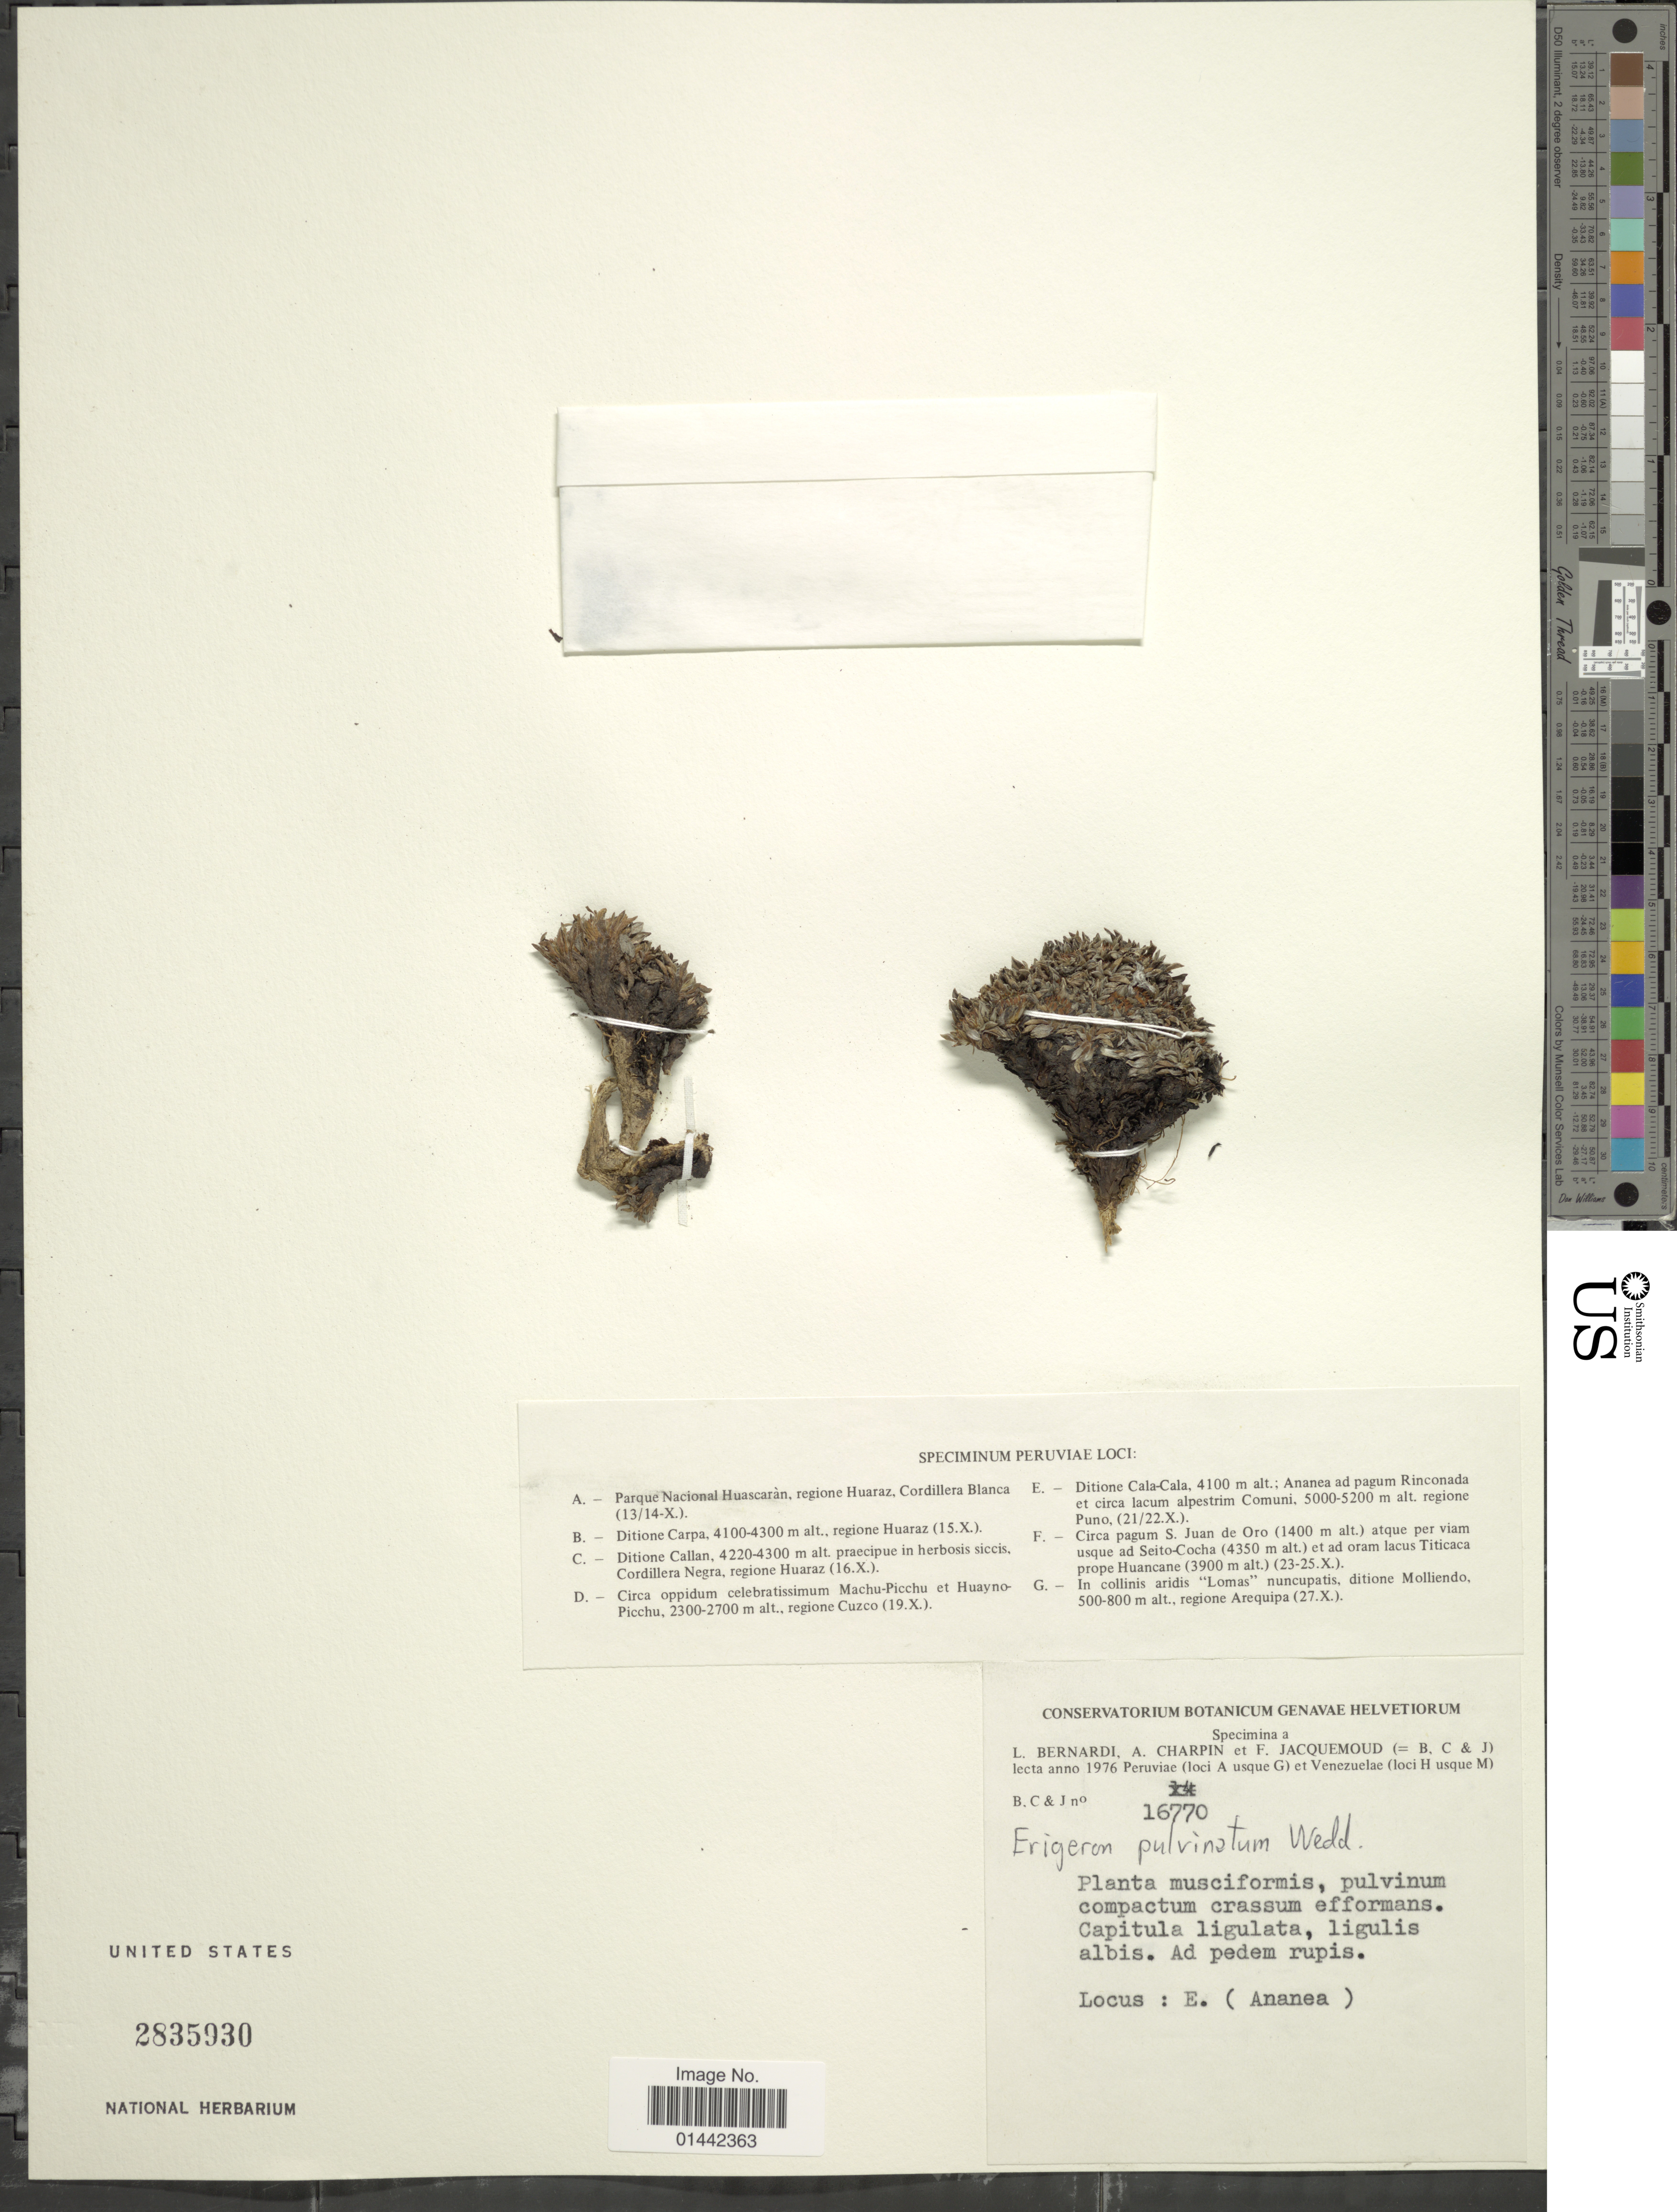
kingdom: Plantae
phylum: Tracheophyta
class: Magnoliopsida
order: Asterales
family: Asteraceae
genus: Erigeron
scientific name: Erigeron pulvinatum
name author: Rydb.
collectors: L. Bernardi, A. Charpin & F. Jacquemoud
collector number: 16770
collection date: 1976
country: Peru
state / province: Puno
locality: (Pampa Topotoppo), Ditione Cala-Cala, Ananea ad pagum Rinconada et circa lacum alpestrim Comuni, regione Puno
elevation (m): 5000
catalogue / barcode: US 2835930